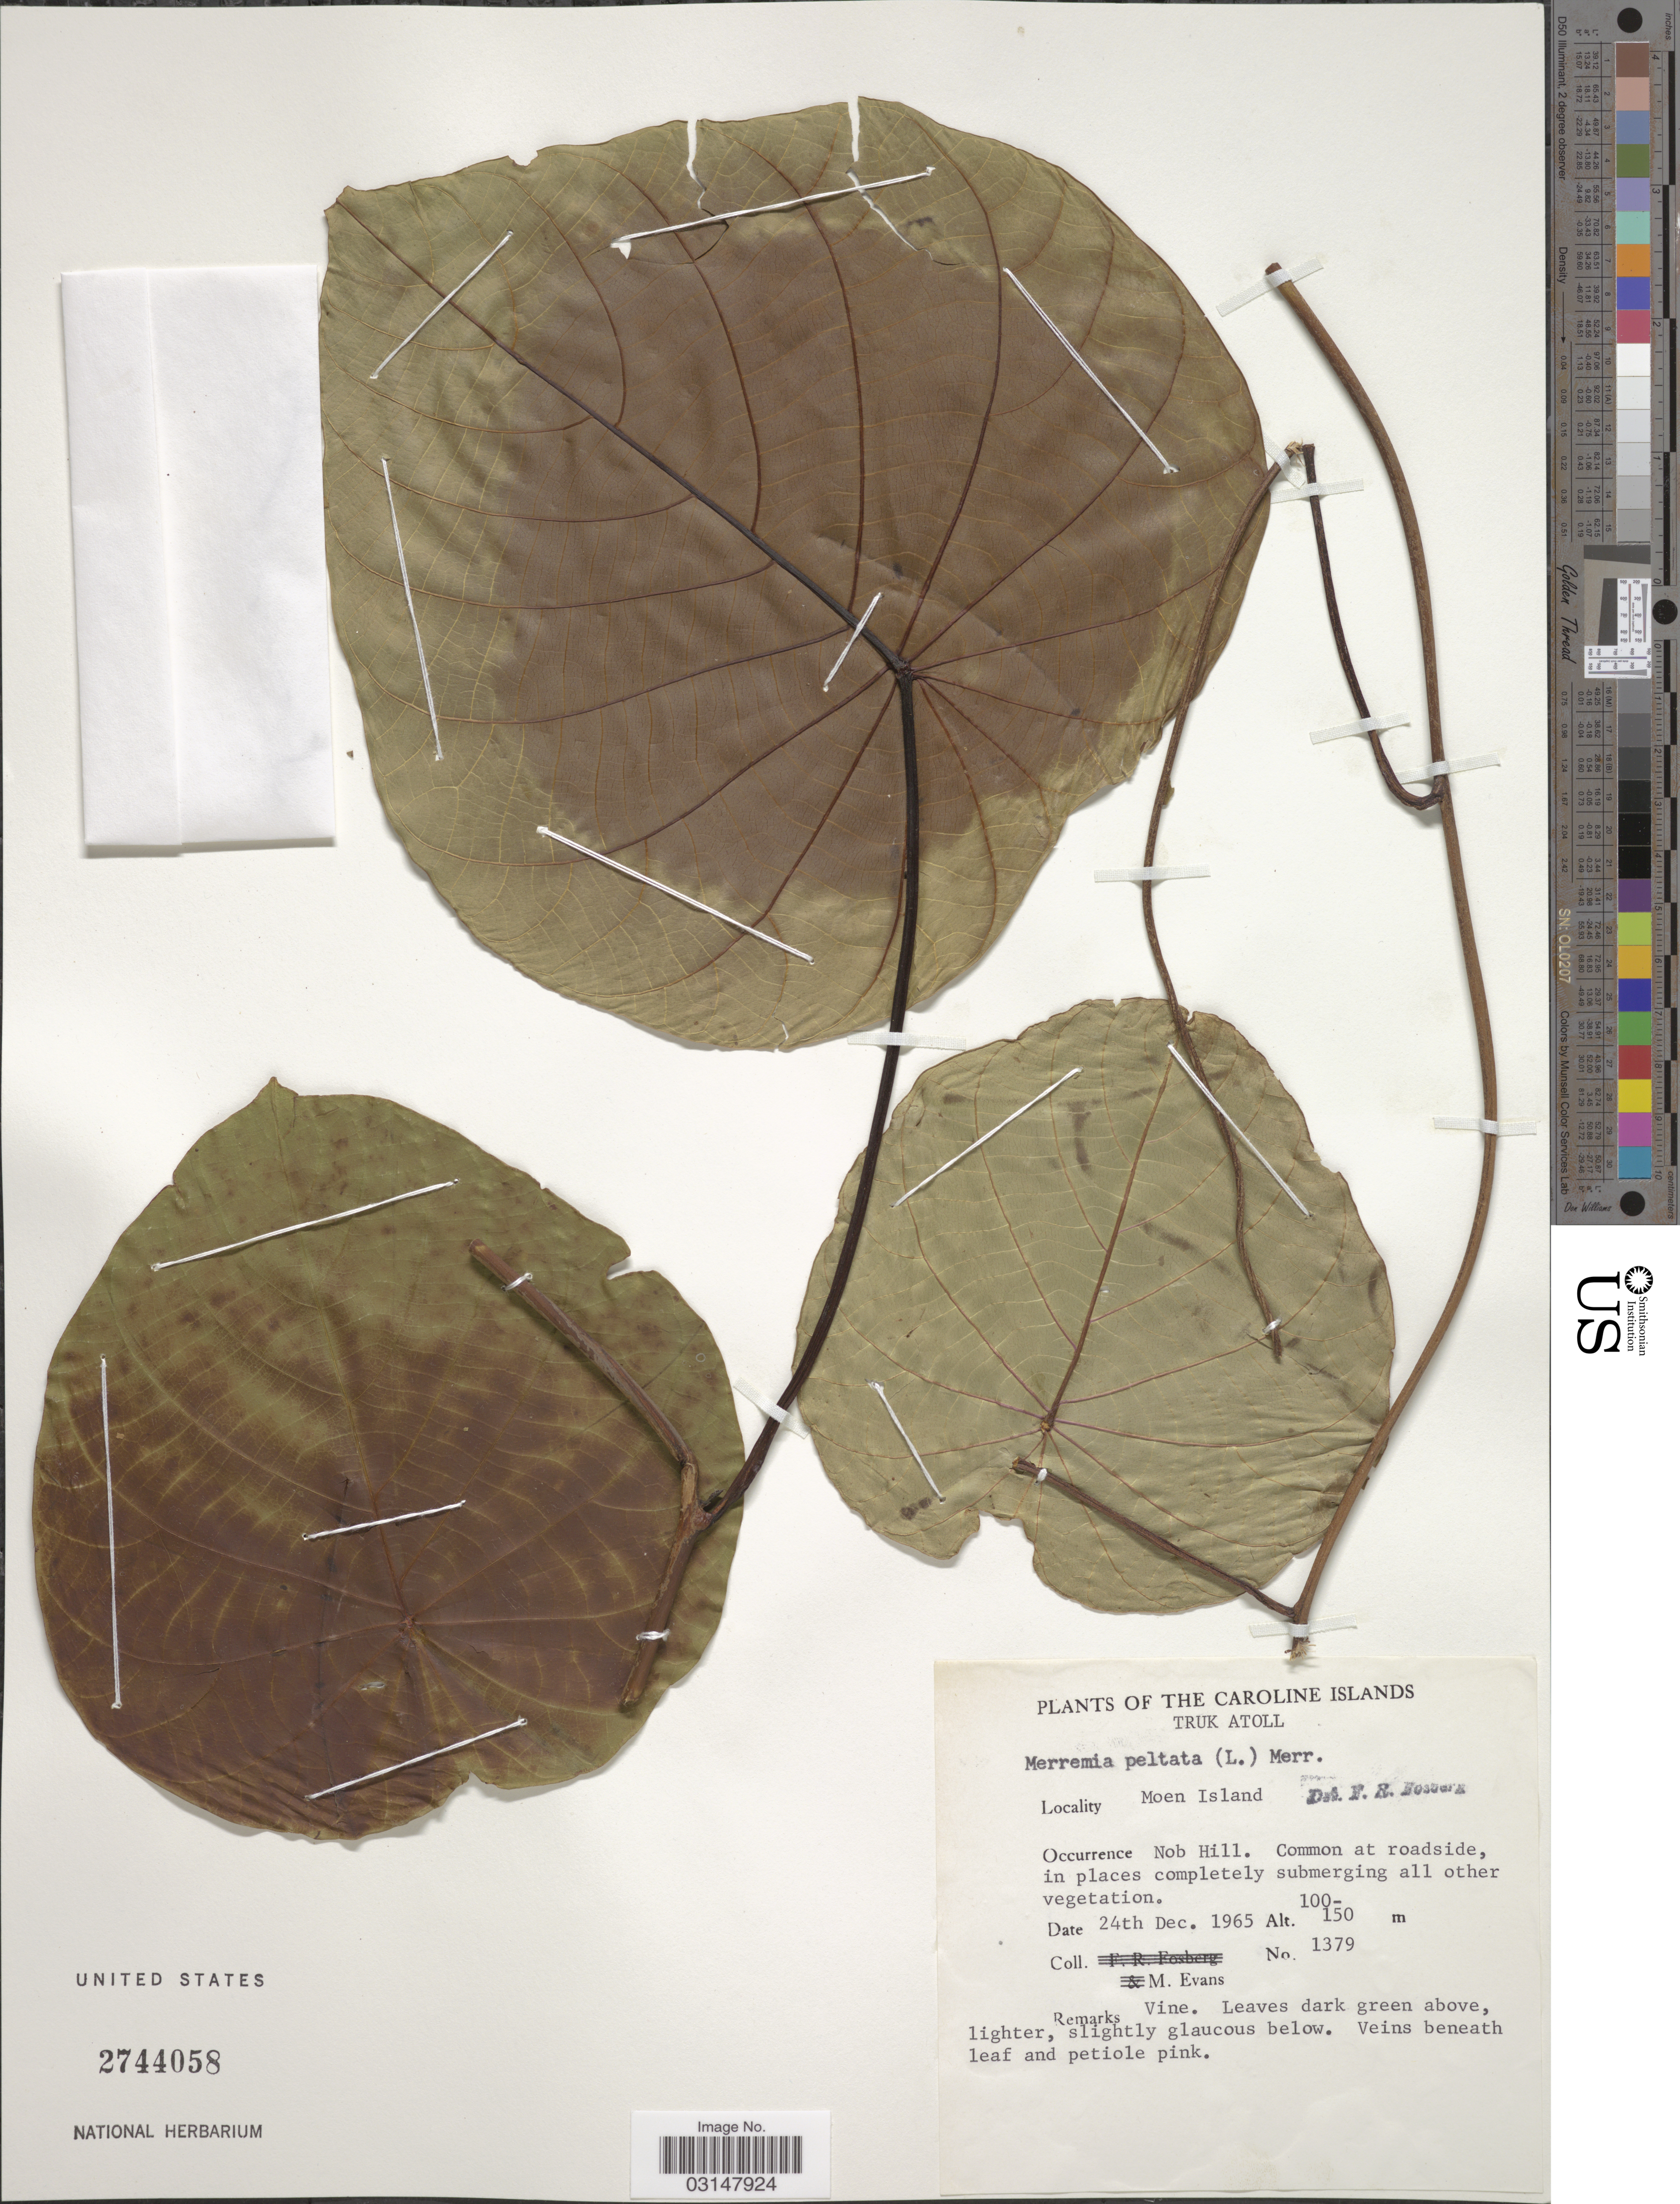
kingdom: Plantae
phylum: Tracheophyta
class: Magnoliopsida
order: Solanales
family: Convolvulaceae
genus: Decalobanthus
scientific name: Decalobanthus peltatus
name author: (L.) A. R. Simões & Staples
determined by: Wagner, W. L., (BOT), Smithsonian Institution - National Museum of Natural History (UNITED STATES)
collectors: M. Evans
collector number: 1379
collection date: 1965-12-24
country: Micronesia, Federated States of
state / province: Truk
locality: The Caroline Islands. Truk Atoll. Moen Island. Nob Hill.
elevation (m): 100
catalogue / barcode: US 2744058